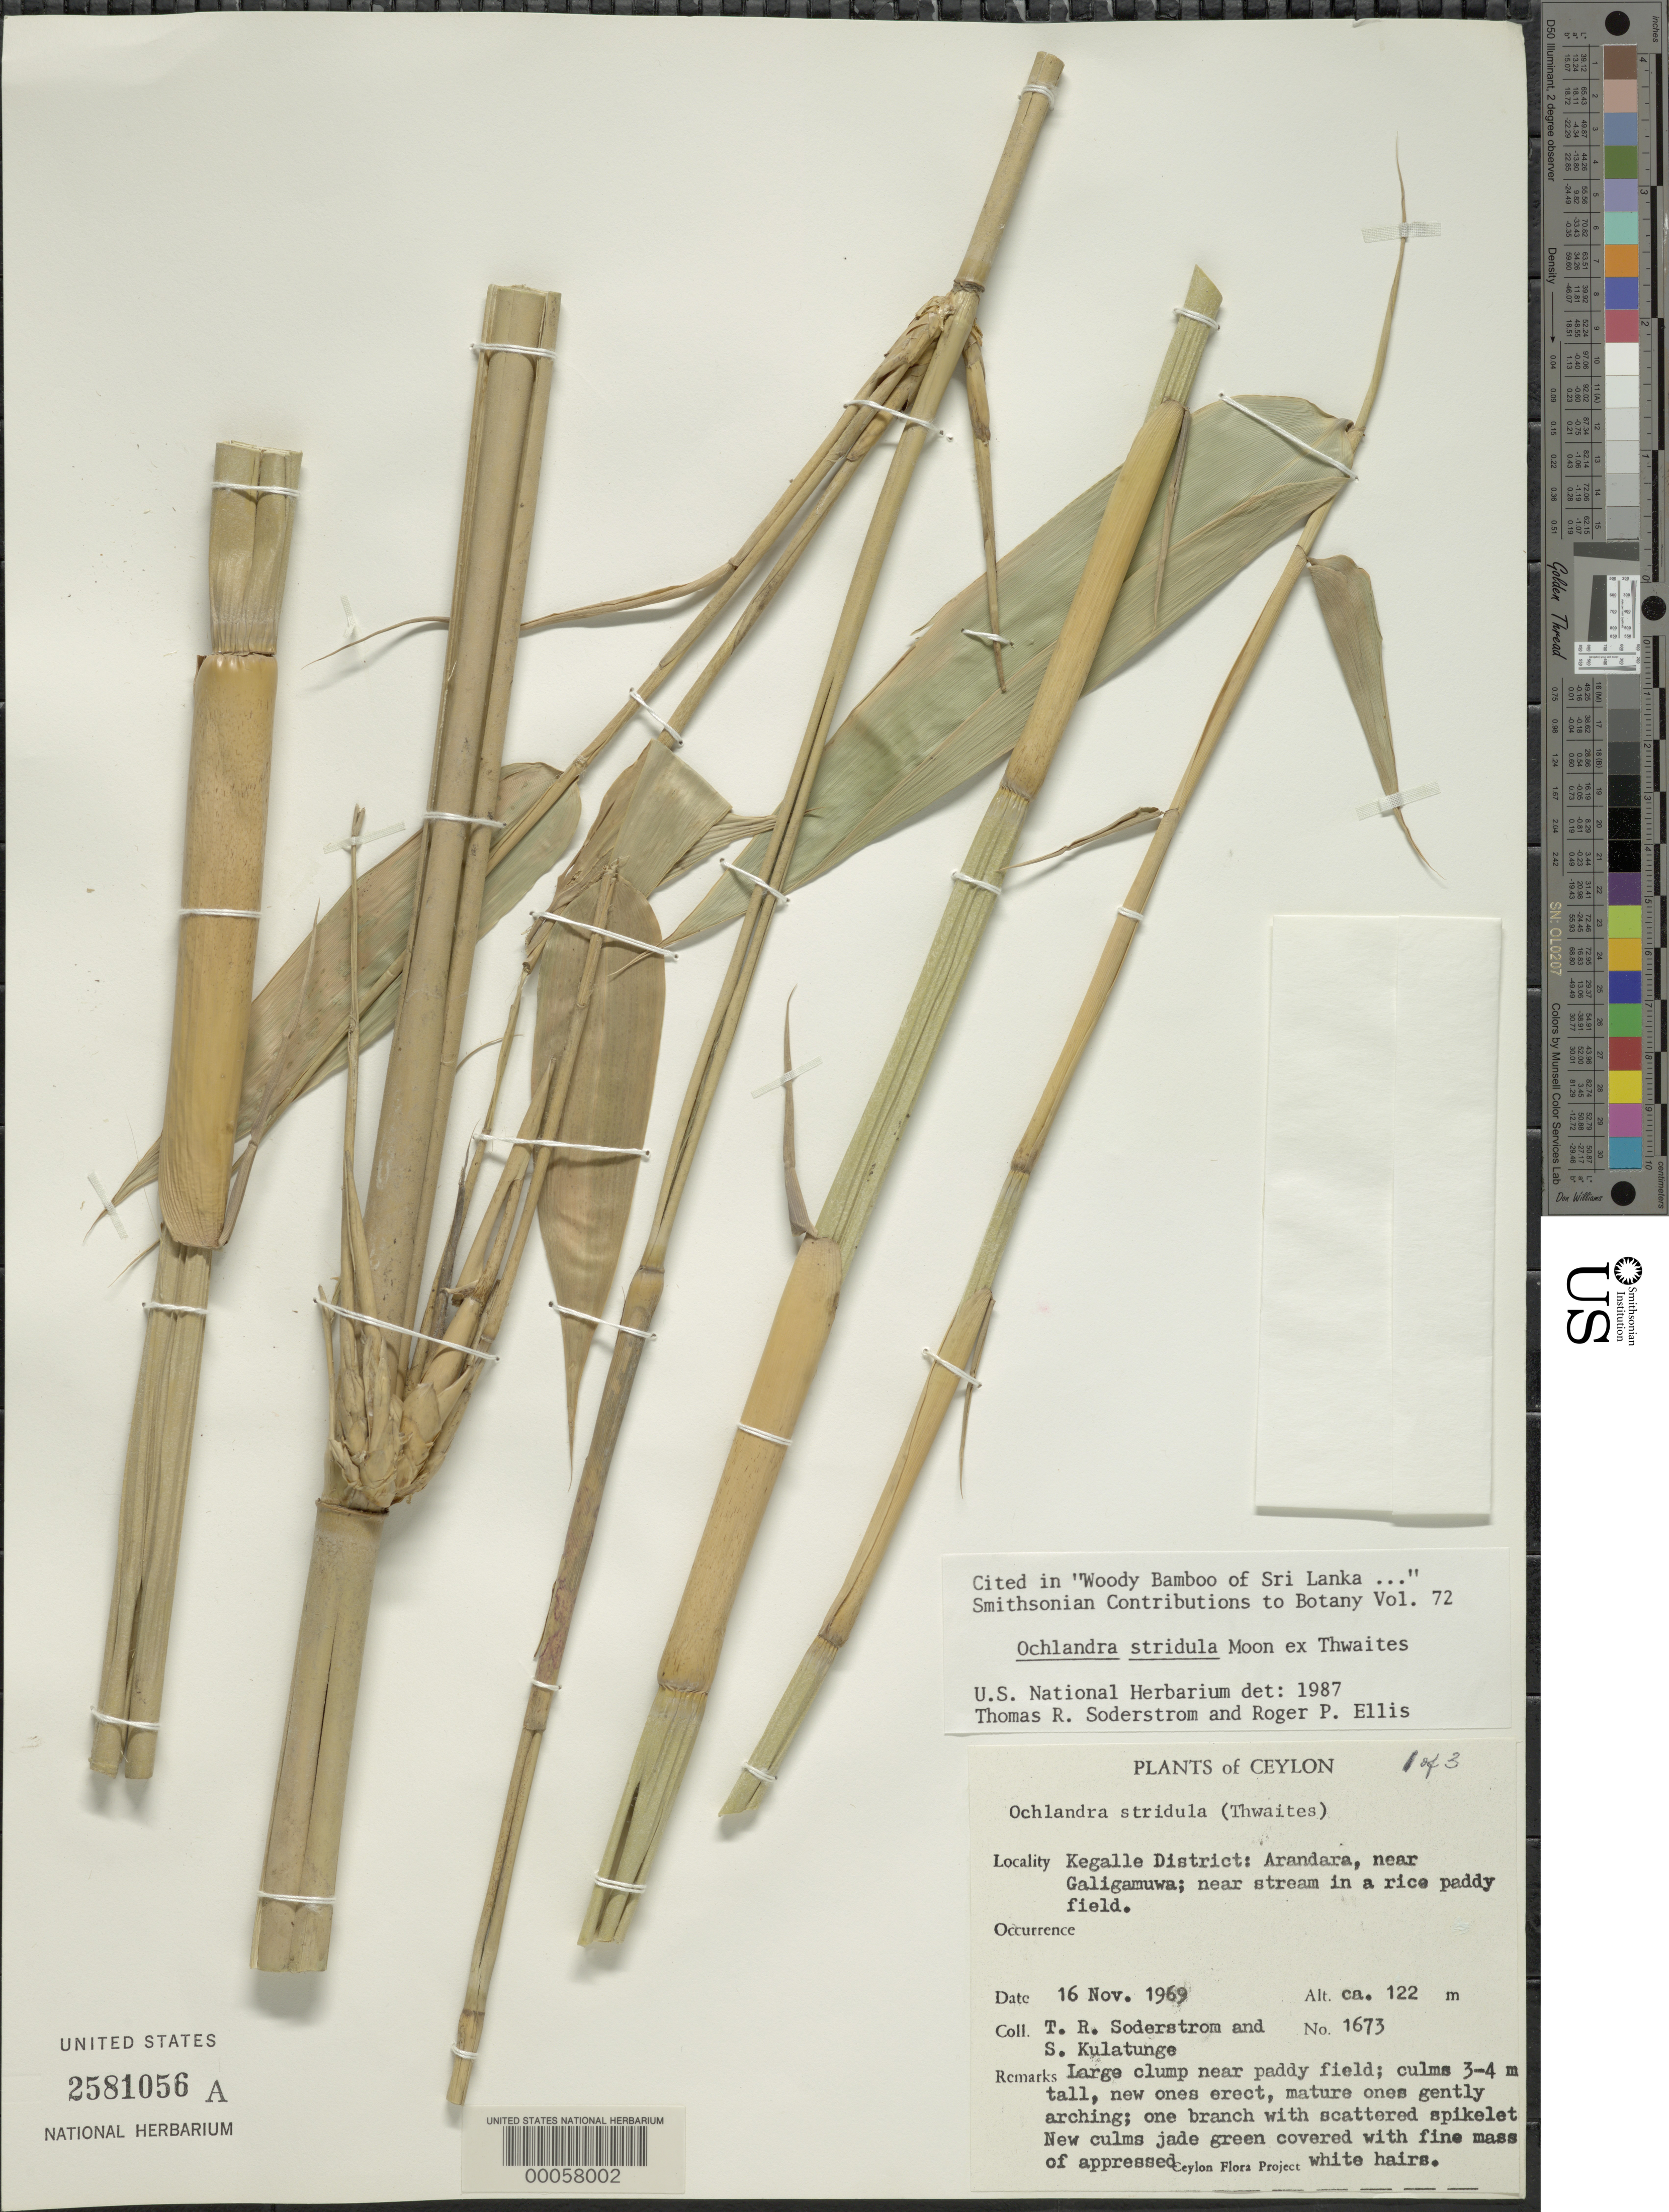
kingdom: Plantae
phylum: Tracheophyta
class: Liliopsida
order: Poales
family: Poaceae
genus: Ochlandra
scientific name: Ochlandra stridula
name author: Moon ex Thwaites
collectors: T. R. Soderstrom & S. Kulatunge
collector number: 1673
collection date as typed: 16 Nov 1969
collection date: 1969-11-16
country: Sri Lanka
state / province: Sabaragamuwa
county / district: Kegalle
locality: Arandara, near Galigamuwa, near stream in a rice paddy field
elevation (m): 122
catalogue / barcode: US 2581056A